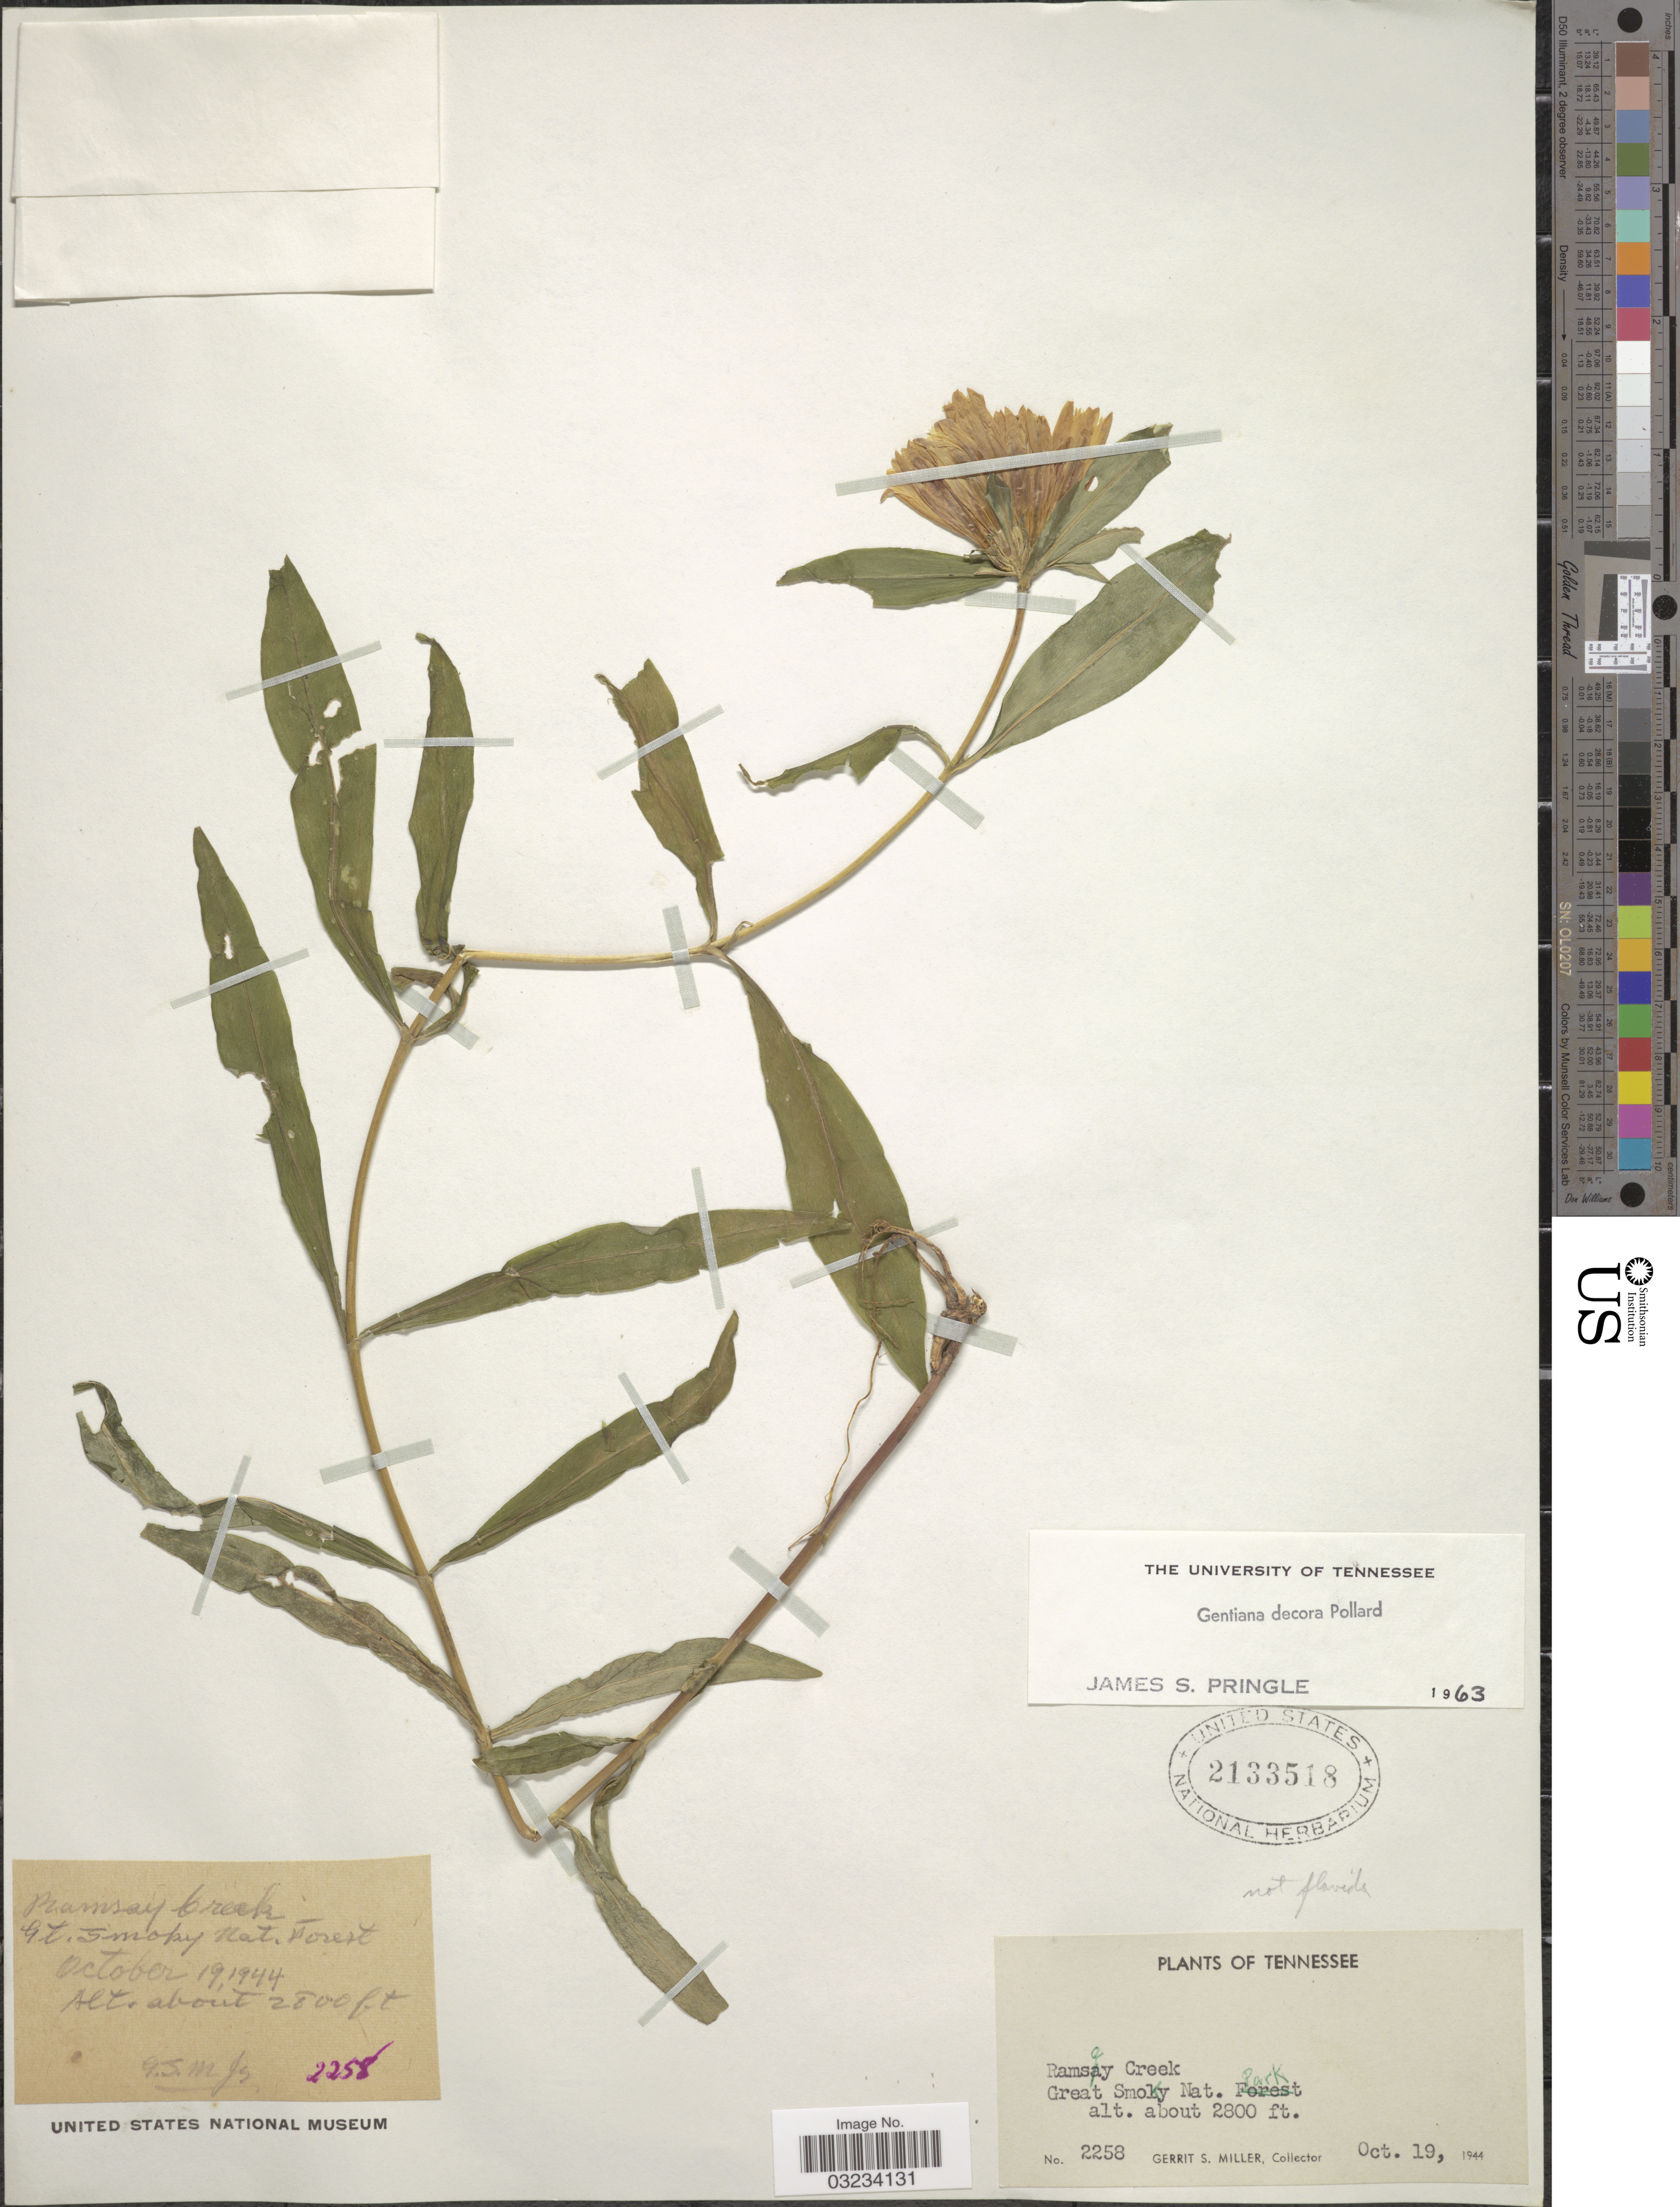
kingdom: Plantae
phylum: Tracheophyta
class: Magnoliopsida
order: Gentianales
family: Gentianaceae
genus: Gentiana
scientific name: Gentiana decora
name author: Pollard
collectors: G. S. Miller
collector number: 2258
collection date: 1944-10-19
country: United States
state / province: Tennessee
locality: Ramsey Creek, Great Smoky Nat. Park.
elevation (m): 853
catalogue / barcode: US 2133518